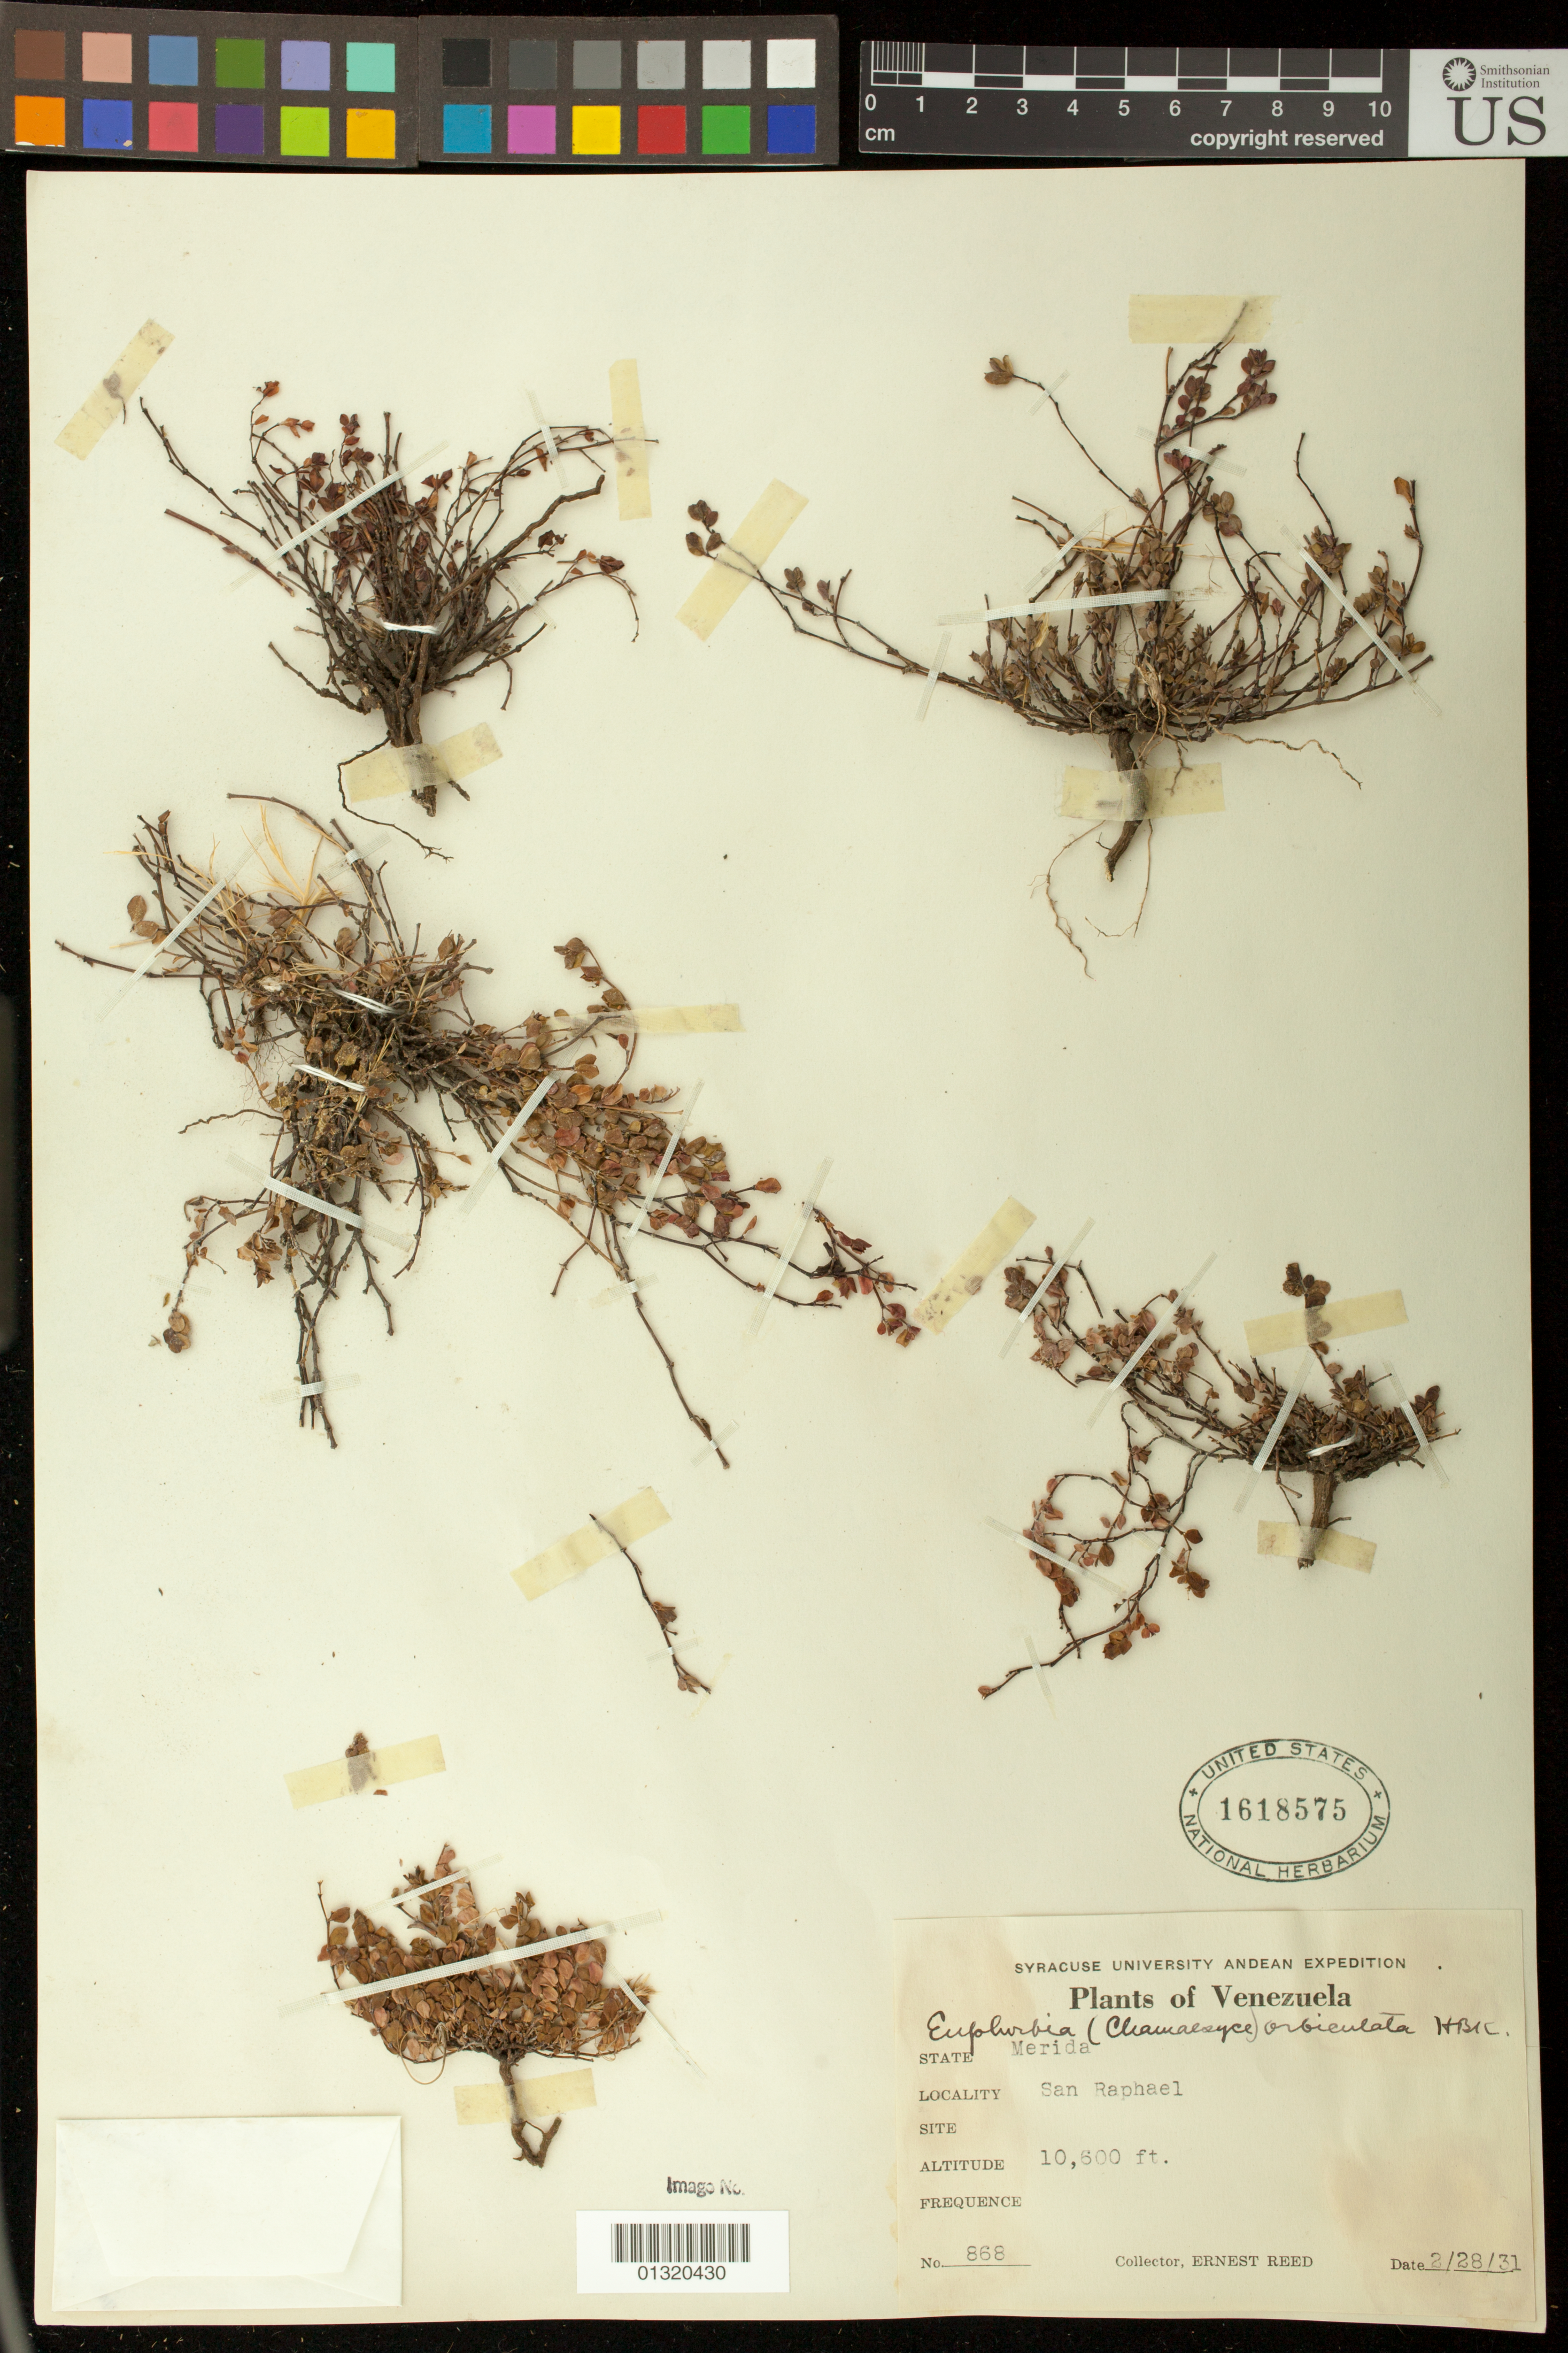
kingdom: Plantae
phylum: Tracheophyta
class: Magnoliopsida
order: Malpighiales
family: Euphorbiaceae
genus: Euphorbia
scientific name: Euphorbia orbiculata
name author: Kunth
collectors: E. Reed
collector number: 868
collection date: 1931-02-28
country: Venezuela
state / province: Mérida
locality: San Raphael [San Rafael]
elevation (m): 3231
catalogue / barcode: US 1618575